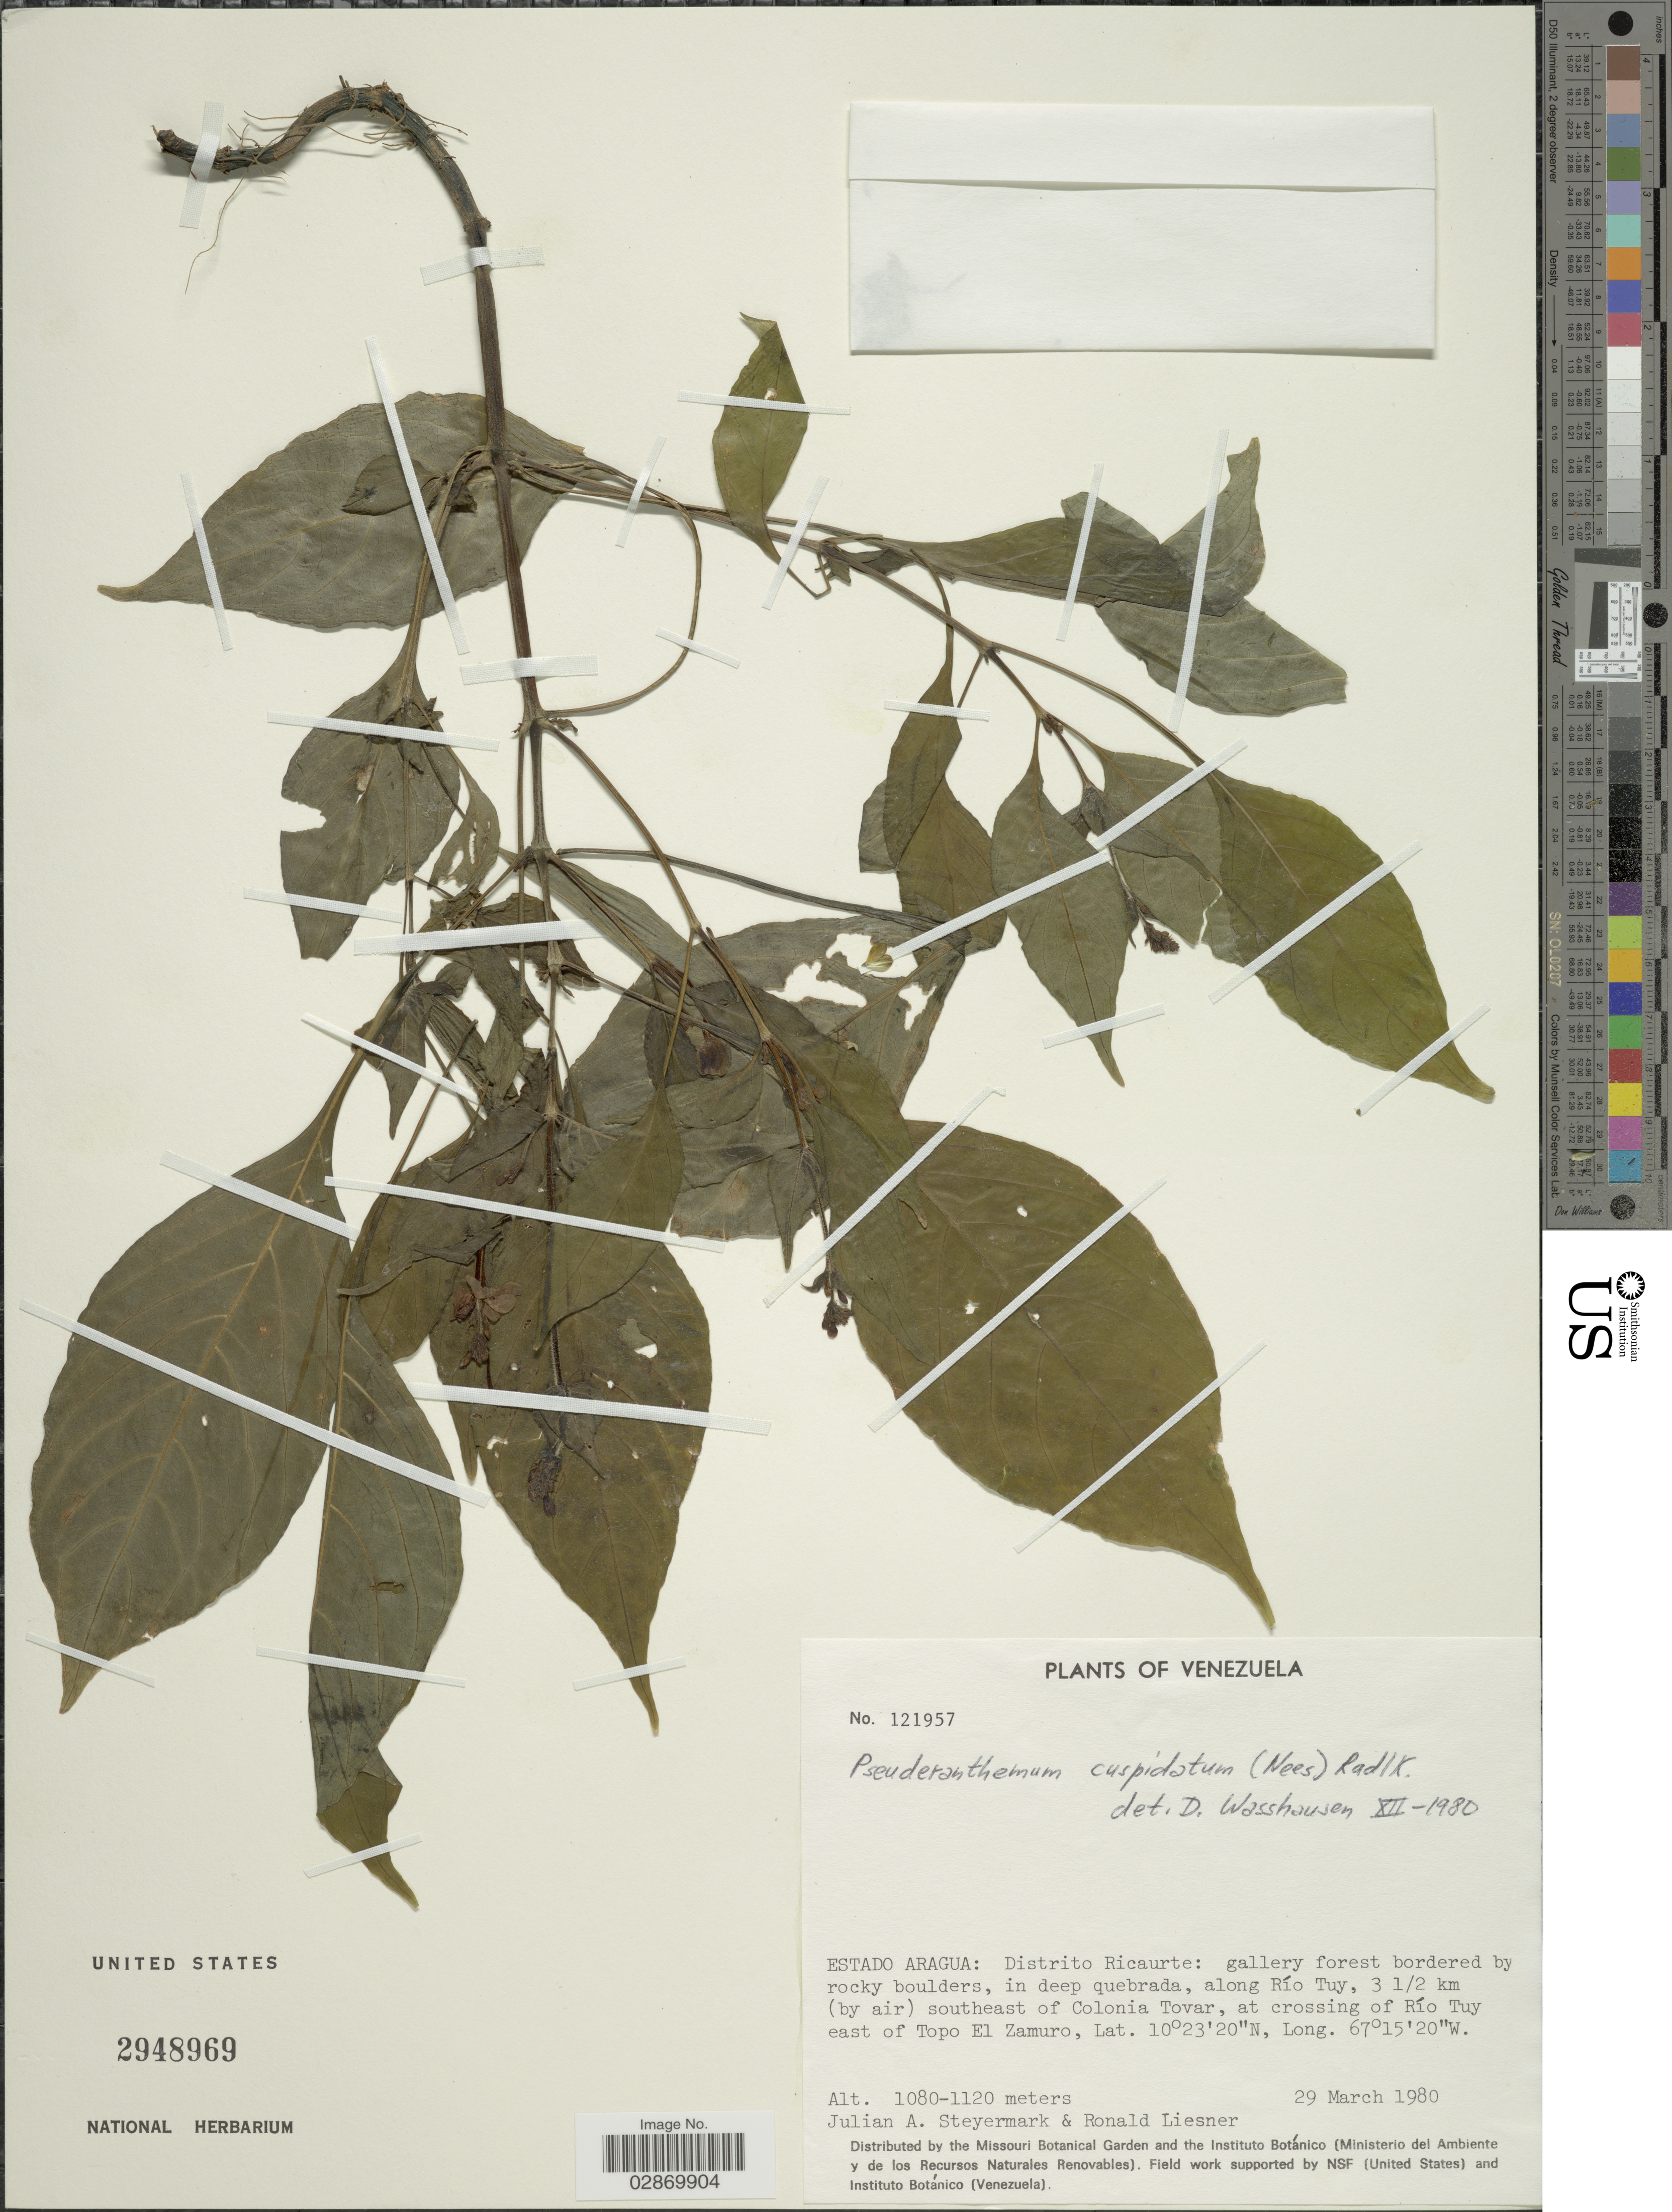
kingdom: Plantae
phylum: Tracheophyta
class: Magnoliopsida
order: Lamiales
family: Acanthaceae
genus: Pseuderanthemum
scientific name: Pseuderanthemum cuspidatum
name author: (Nees) Radlk. ex Lindau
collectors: J. Steyermark & R. L. Liesner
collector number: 121957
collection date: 1980-03-29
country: Venezuela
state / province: Aragua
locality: Distrito Ricaurte, gallery forest bordered by rocky boulders, in deep quebrada, along Río Tuy, 3 1/2 km (by air) southeast of Colonia Tovar, at crossing of Río Tuy east of Topo El Zamuro.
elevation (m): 1080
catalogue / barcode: US 2948969